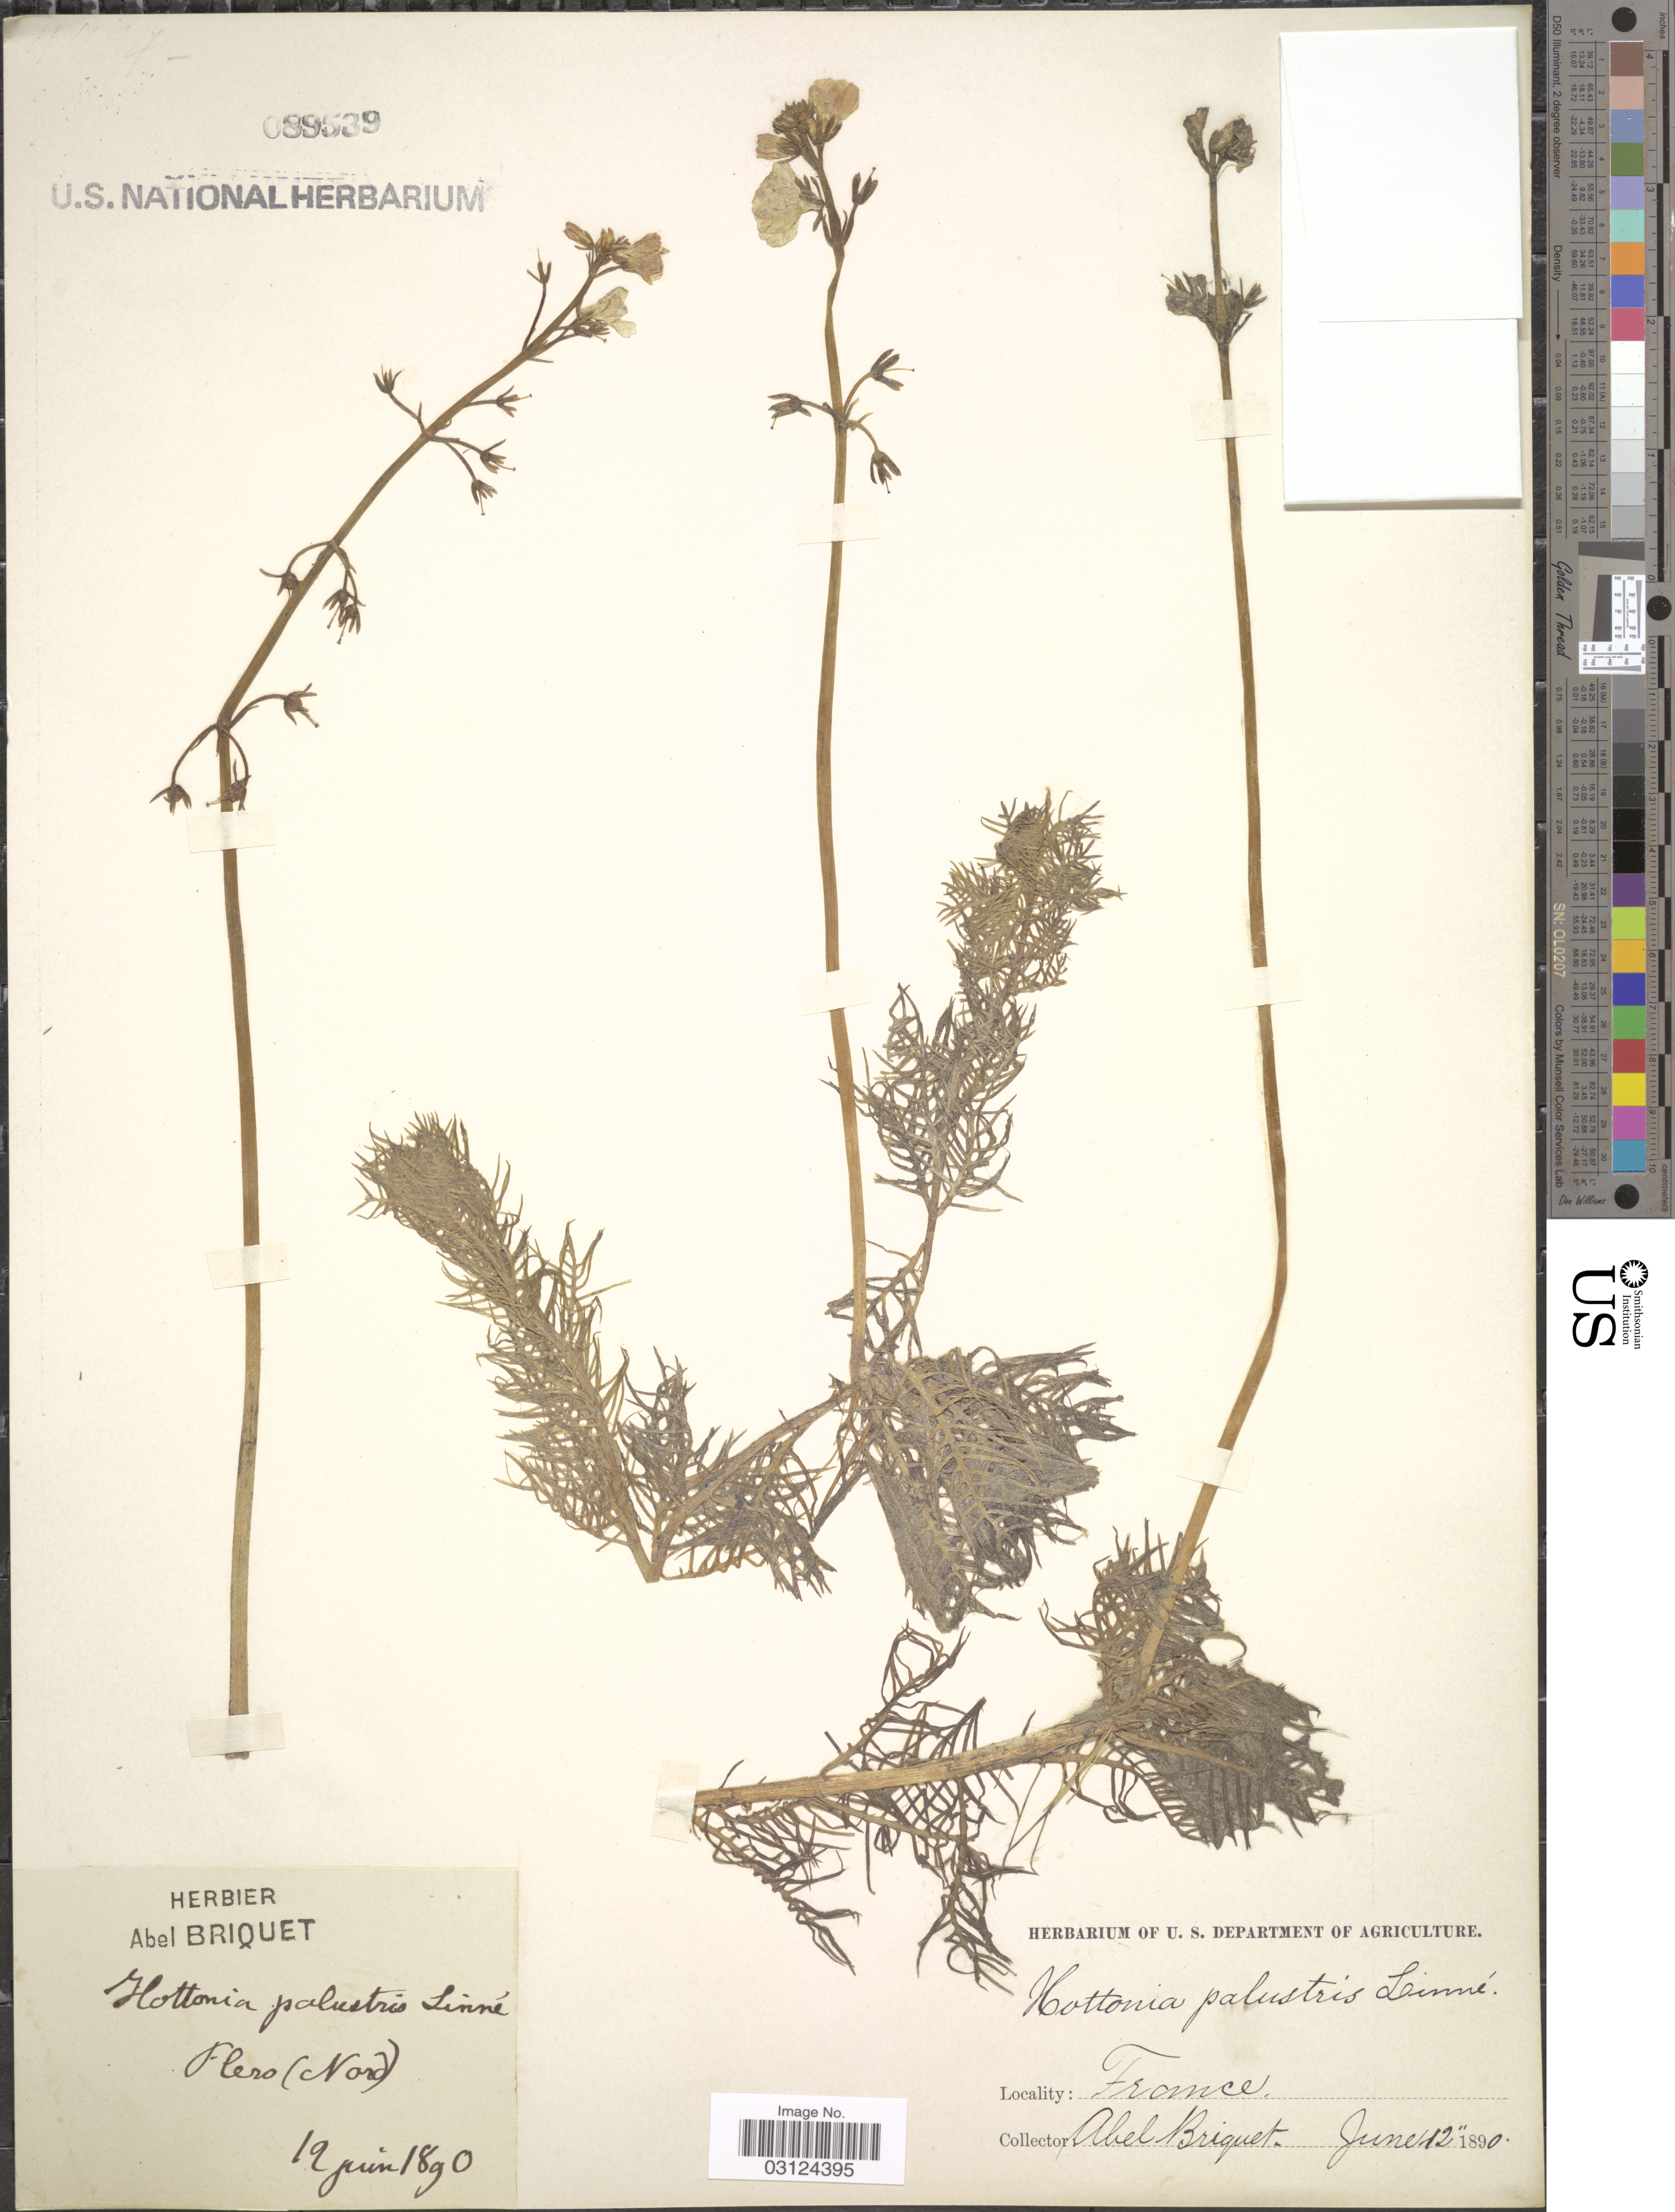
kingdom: Plantae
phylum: Tracheophyta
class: Magnoliopsida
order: Ericales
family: Primulaceae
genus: Hottonia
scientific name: Hottonia palustris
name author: L.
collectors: A. Briquet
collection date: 1890-06-12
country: France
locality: Flero (Nord).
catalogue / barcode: US 89539